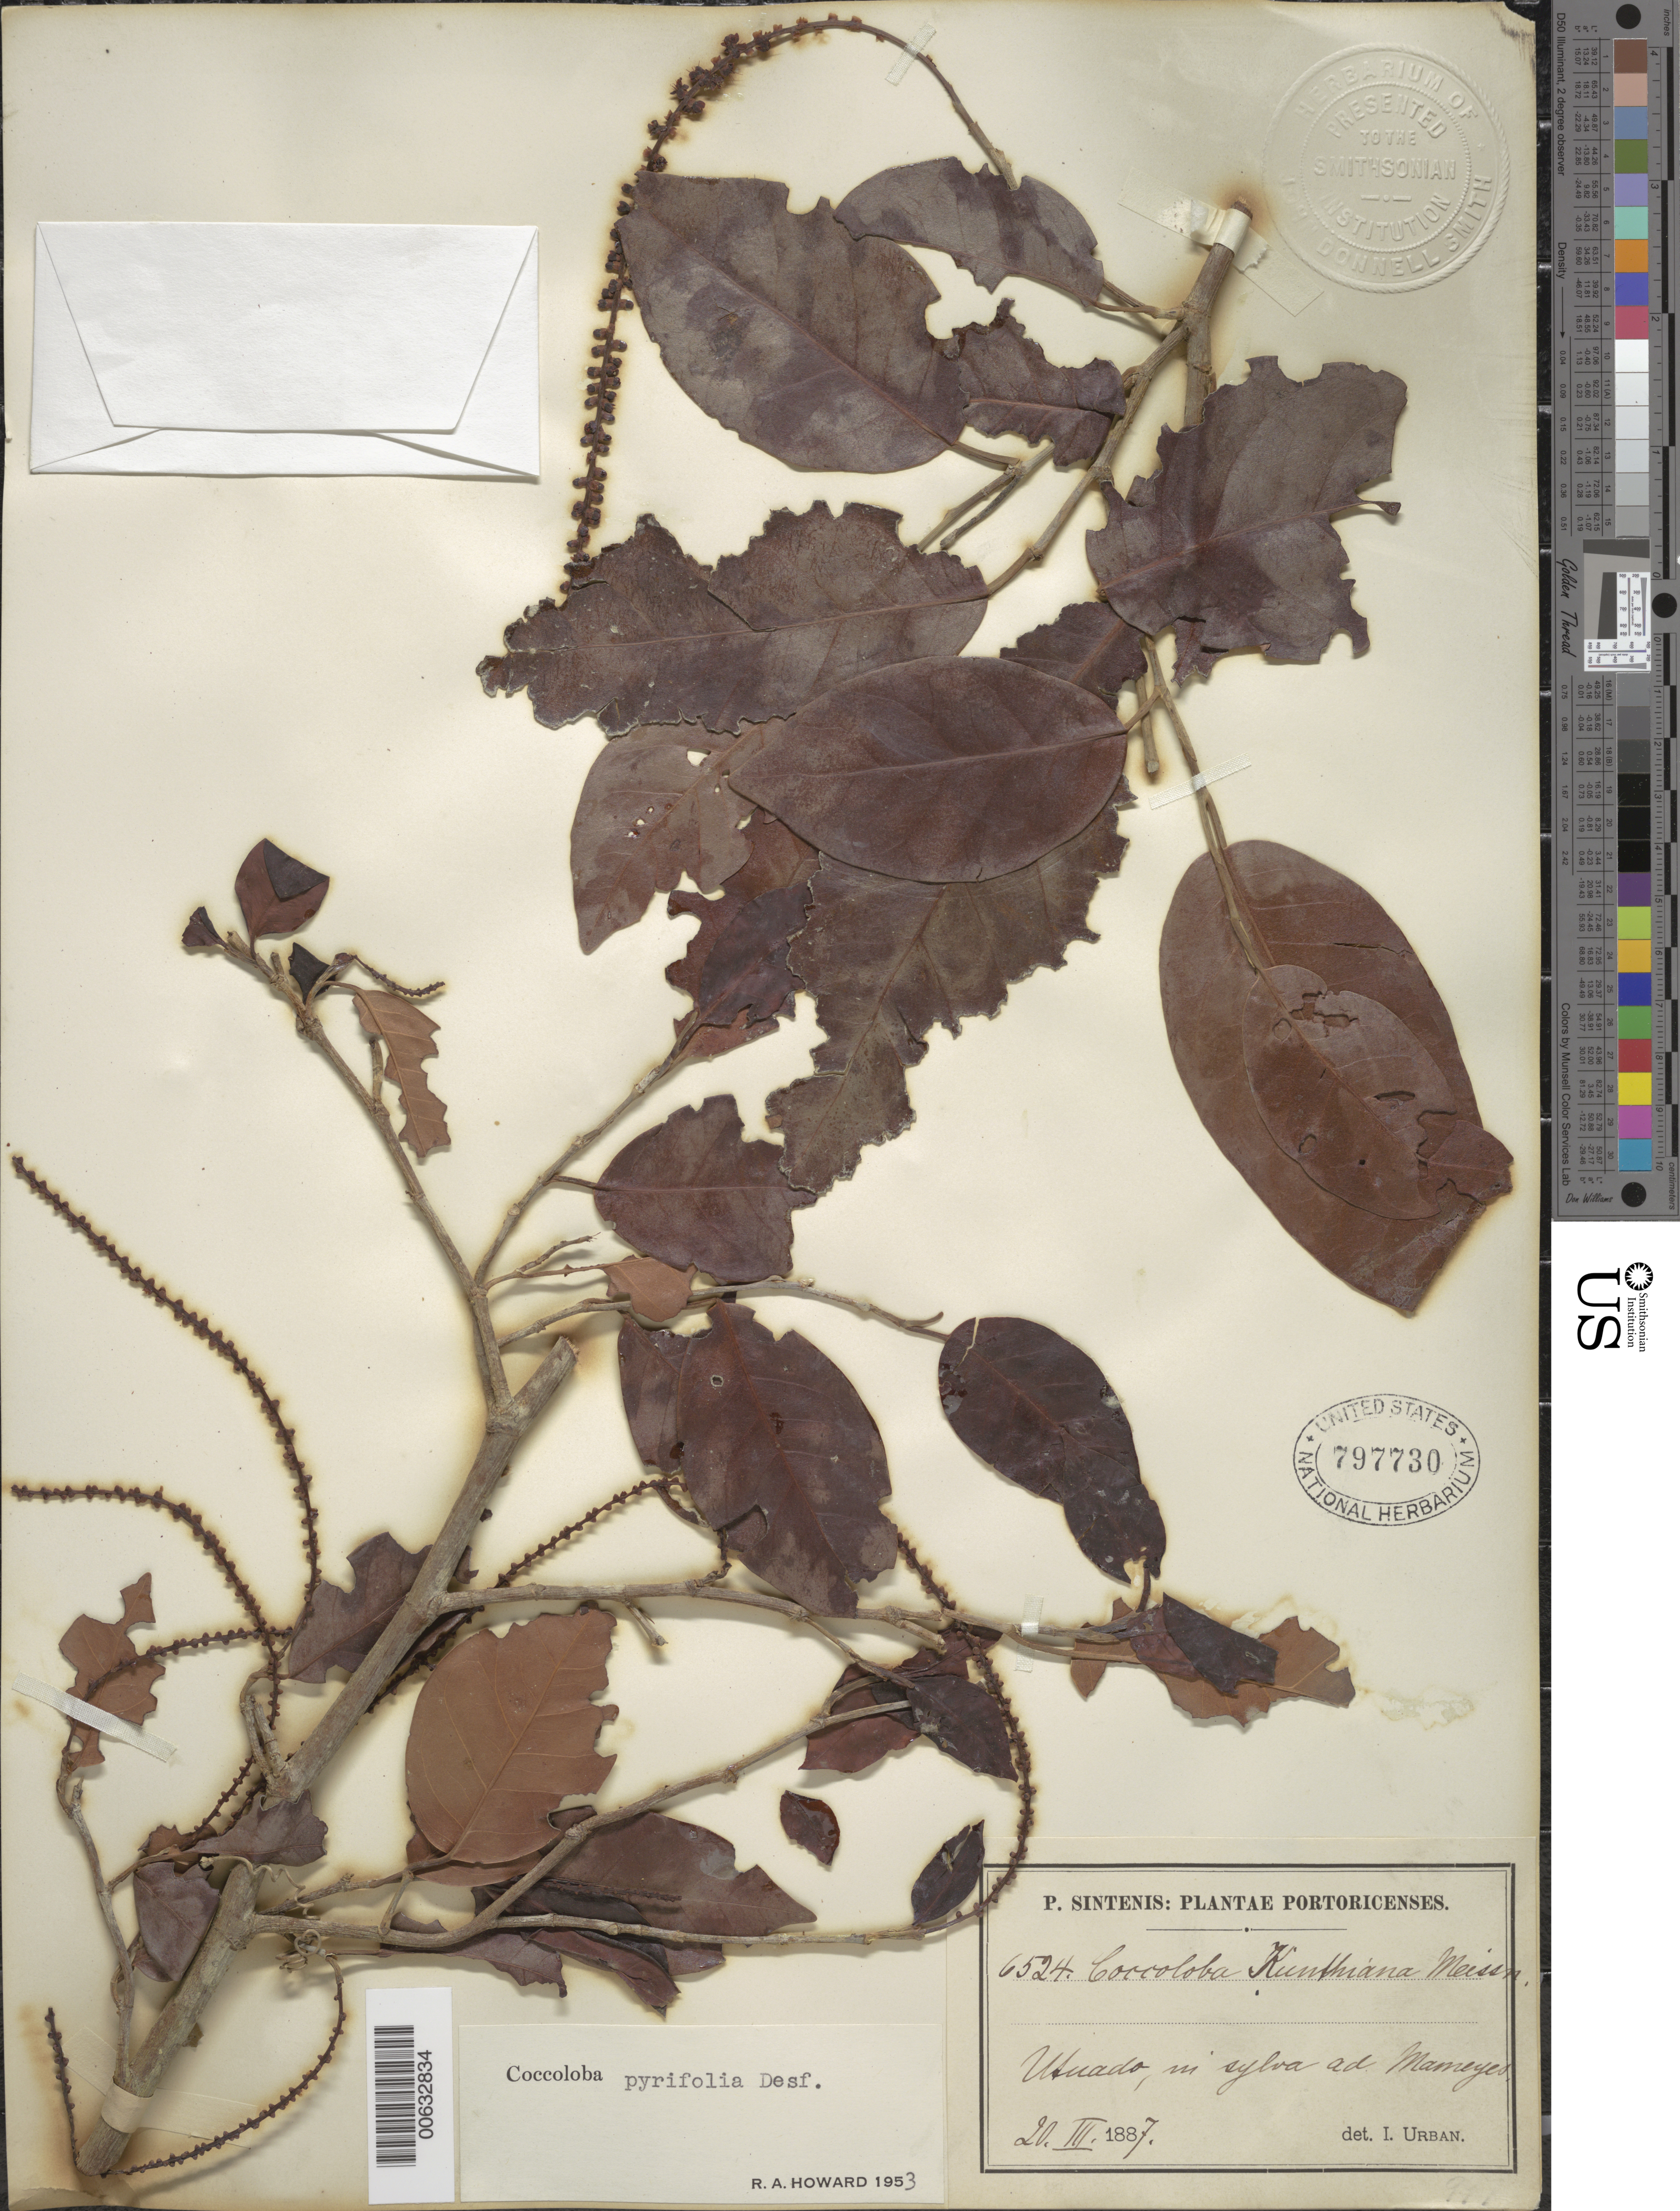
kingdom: Plantae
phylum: Tracheophyta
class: Magnoliopsida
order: Caryophyllales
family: Polygonaceae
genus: Coccoloba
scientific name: Coccoloba pyrifolia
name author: Desf.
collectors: P. Sintenis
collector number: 6524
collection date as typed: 20 Mar 1887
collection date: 1887-03-20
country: Puerto Rico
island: Greater Antilles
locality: Utuado, in sylva ad Mameyes.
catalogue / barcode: US 797730